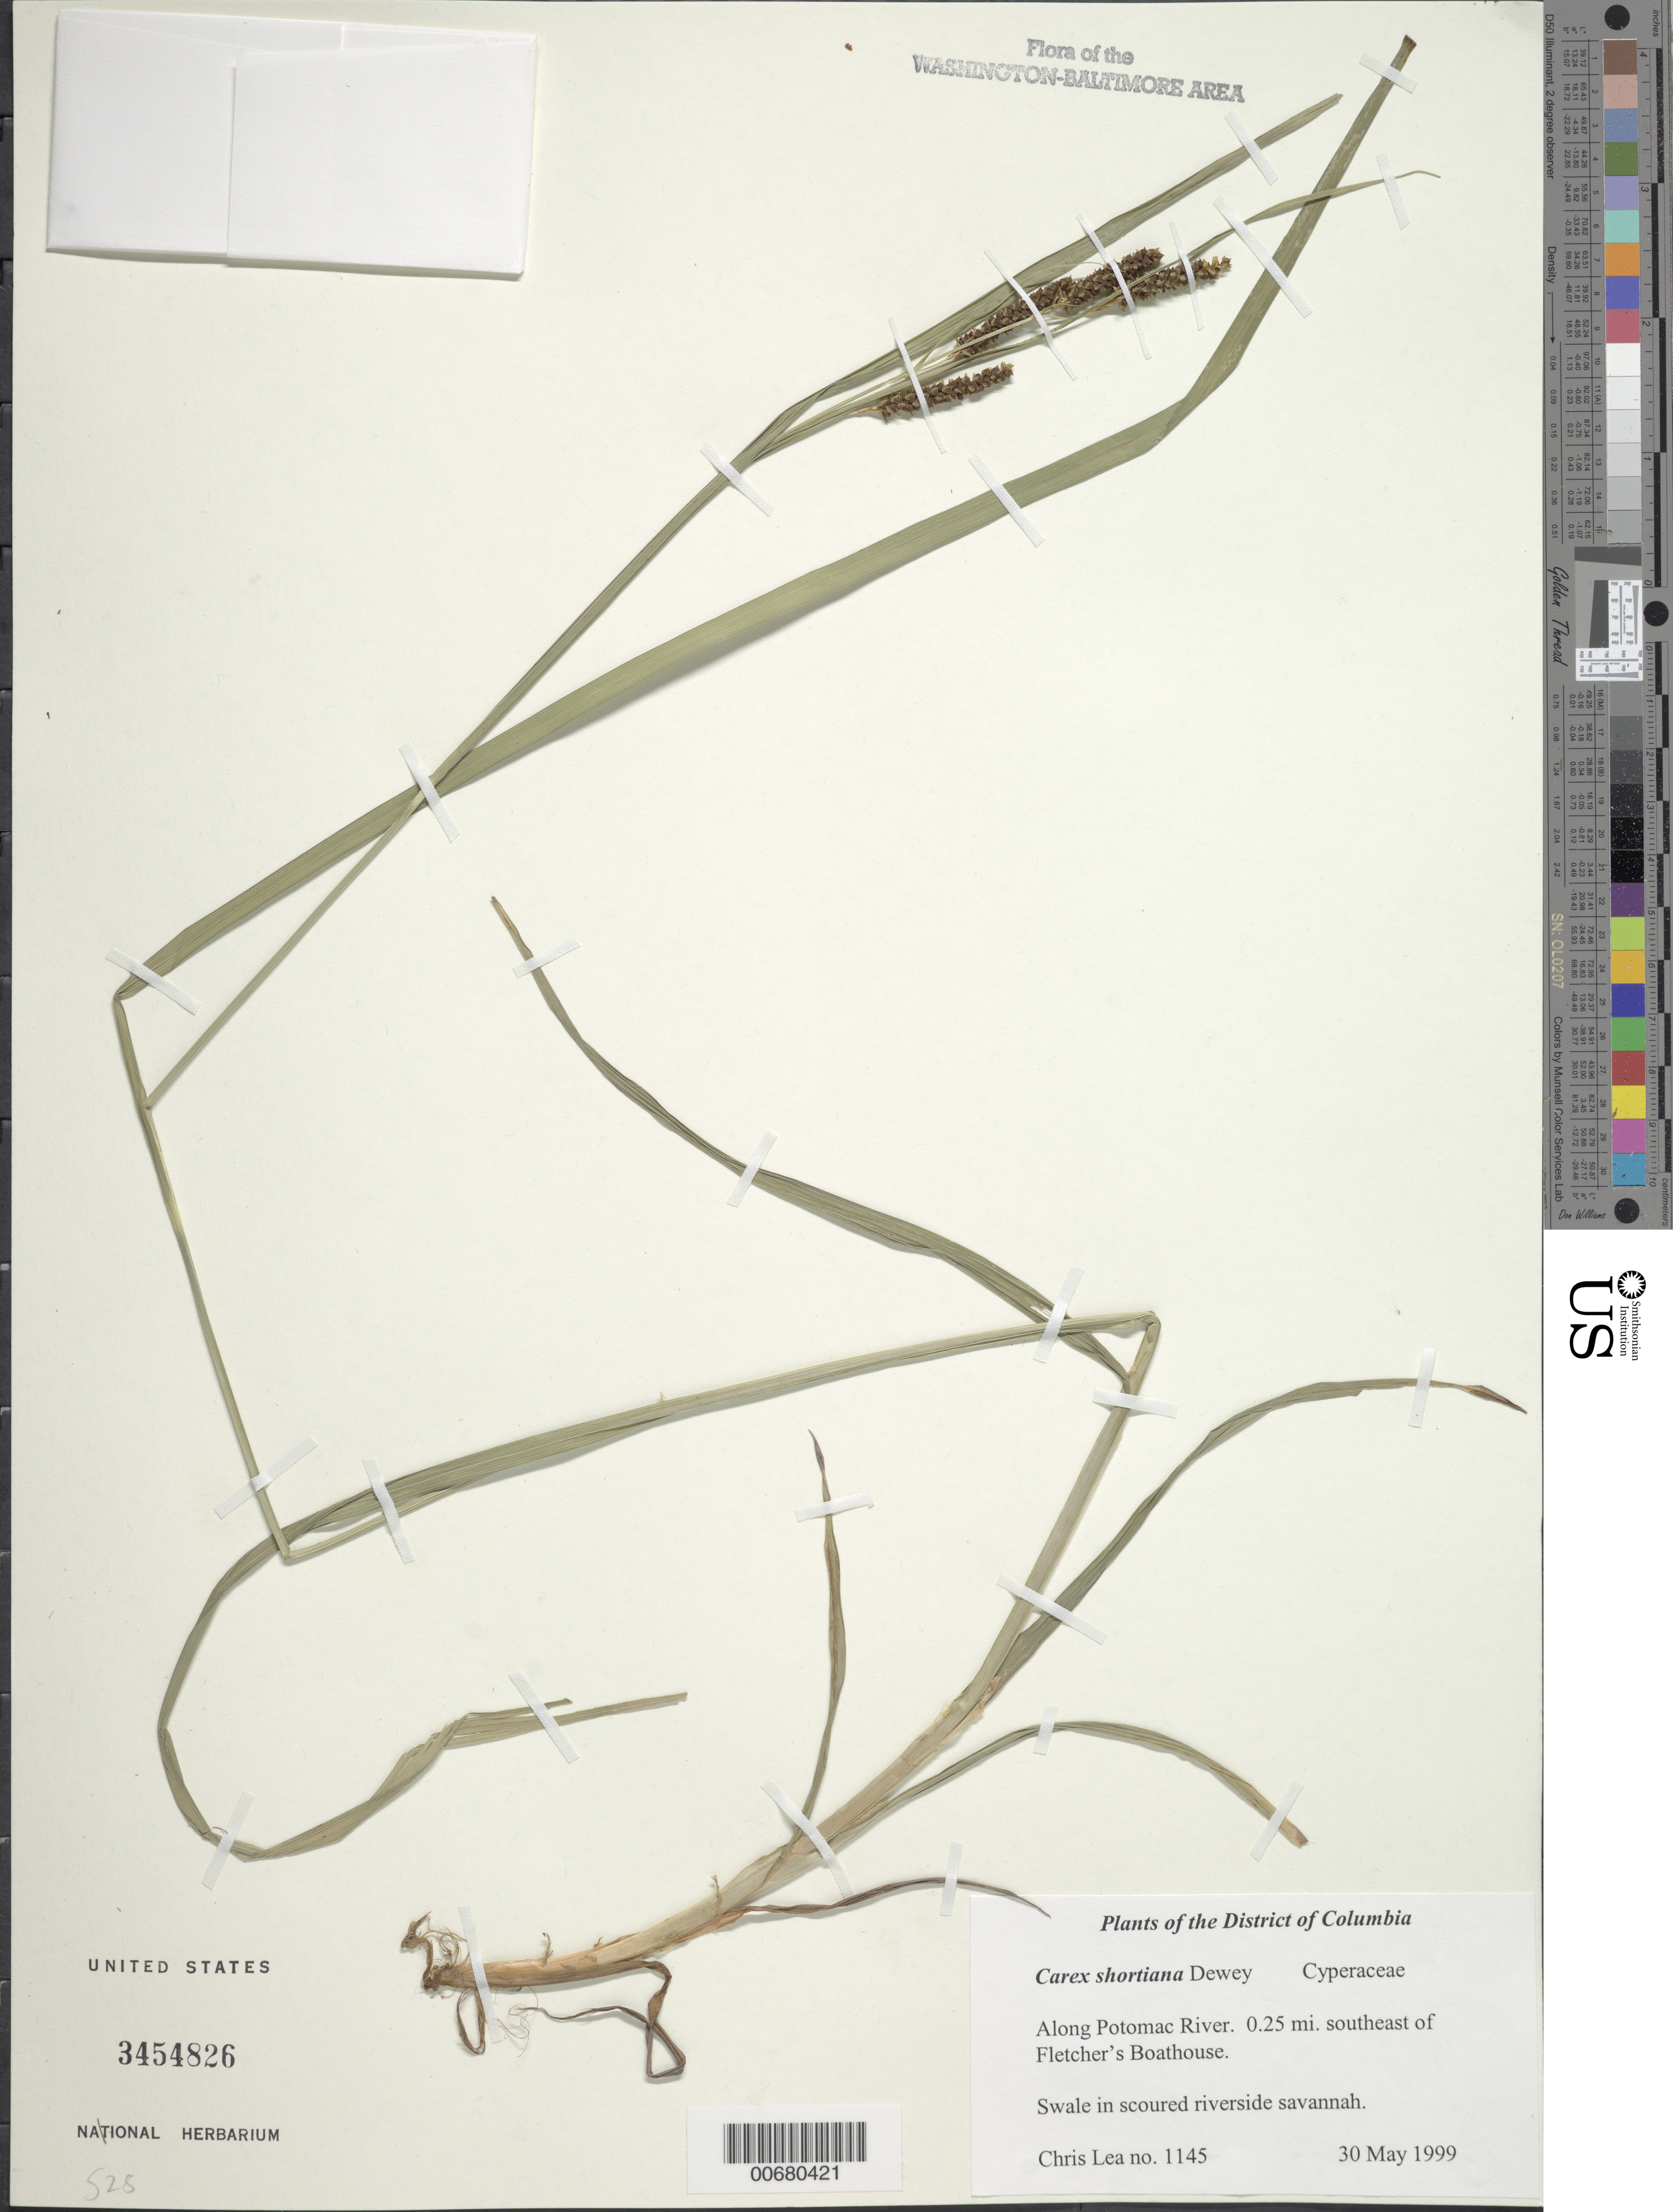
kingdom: Plantae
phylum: Tracheophyta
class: Liliopsida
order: Poales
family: Cyperaceae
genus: Carex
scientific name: Carex shortiana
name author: Dewey & Torr.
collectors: C. Lea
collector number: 1145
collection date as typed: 30 May 1999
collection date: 1999-05-30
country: United States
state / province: District of Columbia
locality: Along Potomac River, 0.25 mi. southeast of Fletcher's Boathouse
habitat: Swale in scoured riverside savannah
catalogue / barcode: US 3454826